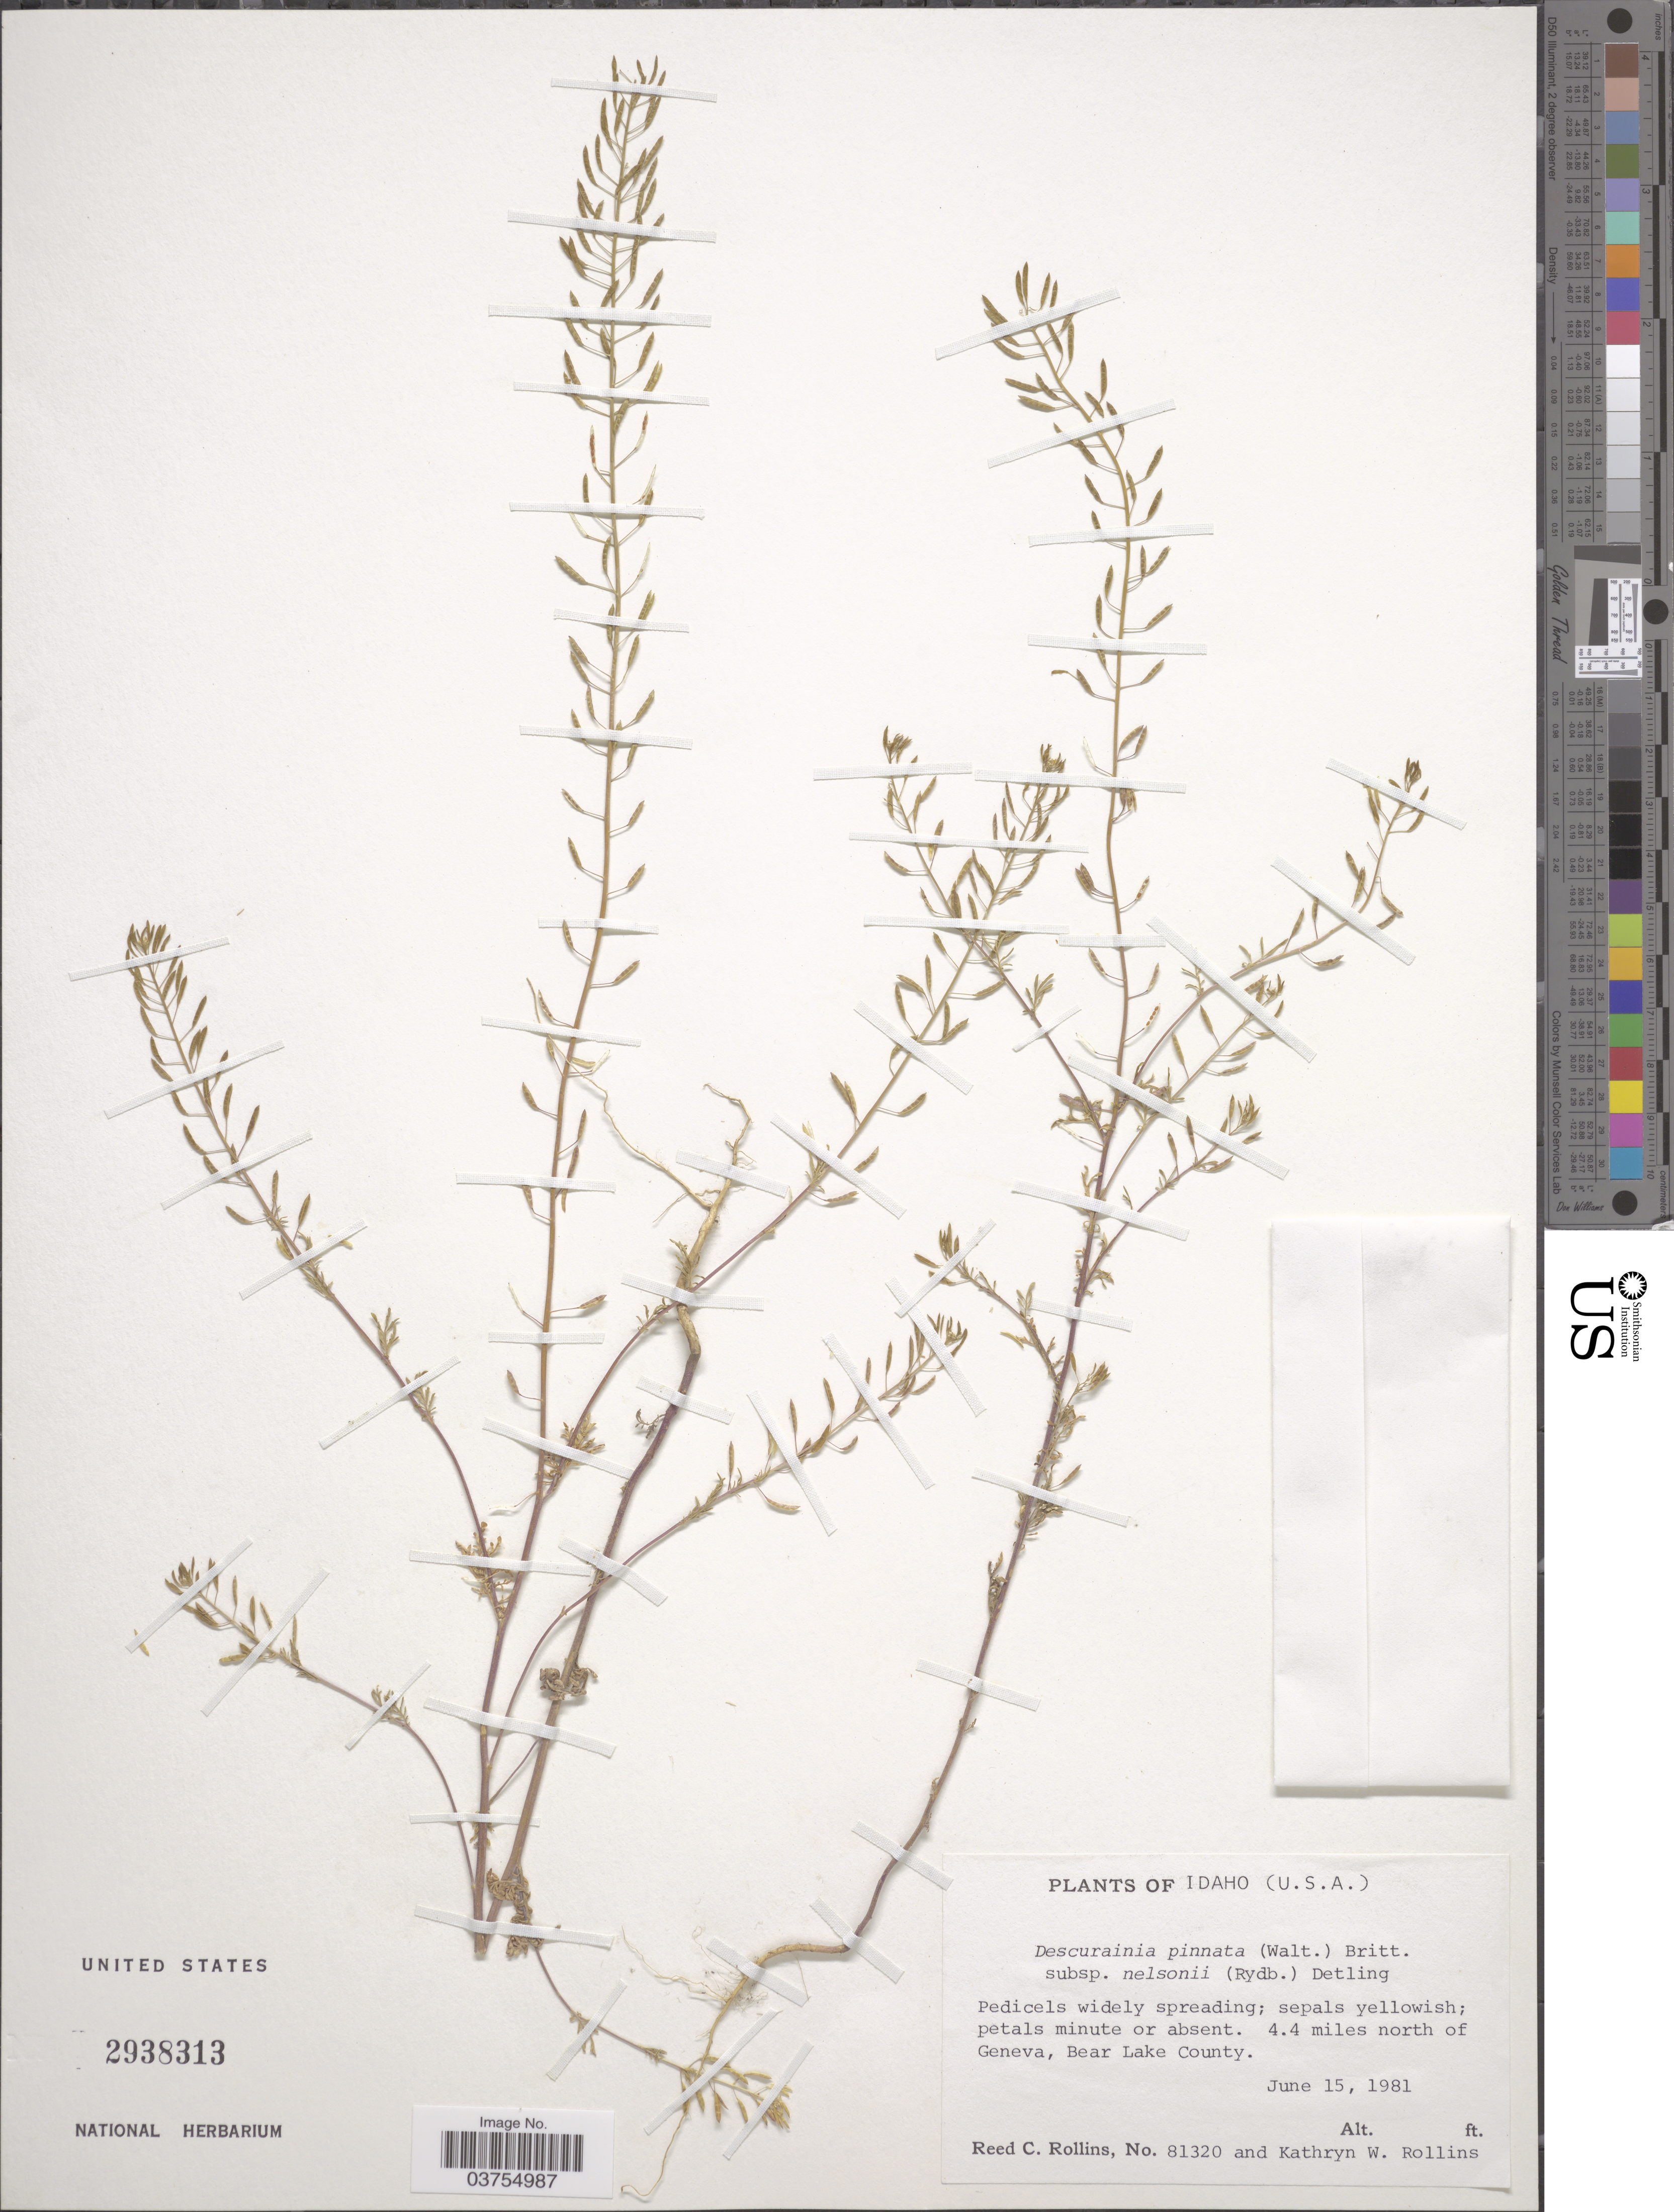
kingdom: Plantae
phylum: Tracheophyta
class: Magnoliopsida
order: Brassicales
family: Brassicaceae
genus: Descurainia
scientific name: Descurainia pinnata subsp. nelsonii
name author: (Rydb.) M. Peck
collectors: R. C. Rollins & K. W. Rollins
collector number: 81320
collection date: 1981-06-15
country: United States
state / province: Idaho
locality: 4.4 miles north of Geneva, Bear Lake County.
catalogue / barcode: US 2938313